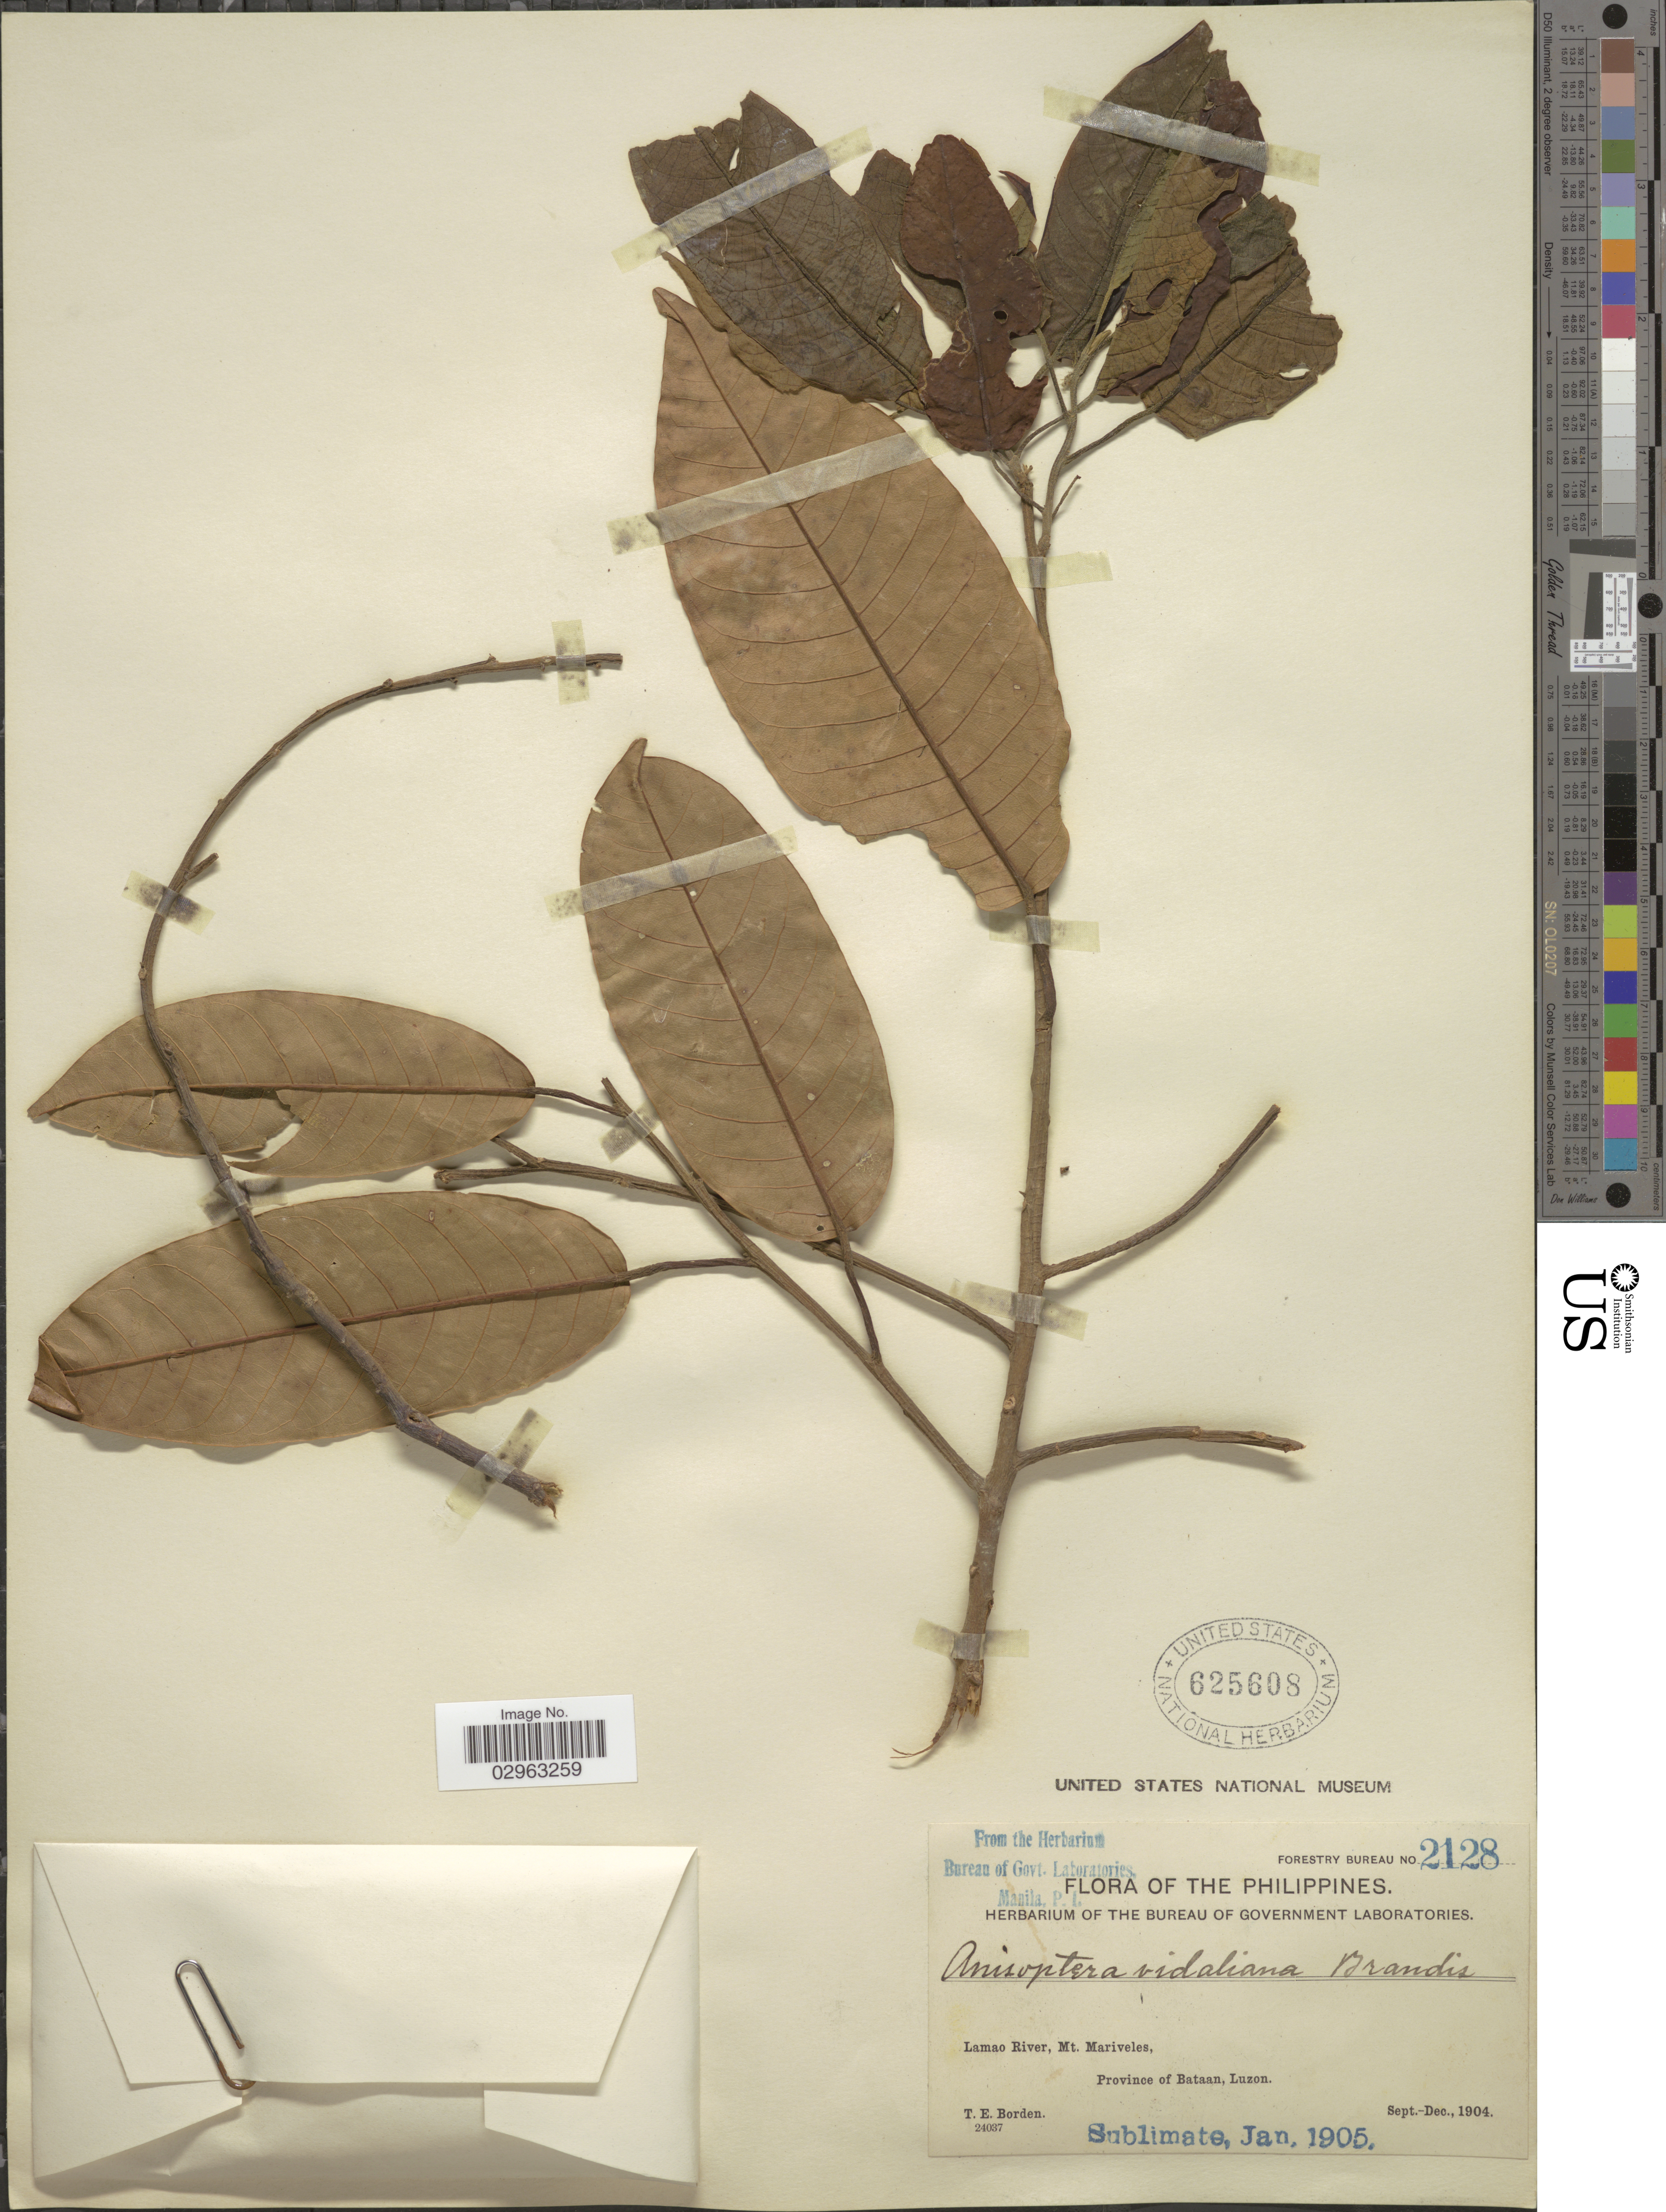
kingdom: Plantae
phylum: Tracheophyta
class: Magnoliopsida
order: Malvales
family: Dipterocarpaceae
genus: Anisoptera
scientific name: Anisoptera sp.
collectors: T. E. Borden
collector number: Forestry Bureau 2128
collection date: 1904-09/1904-12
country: Philippines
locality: Lamao River, Mt. Mariveles, Province of Bataan, Luzon.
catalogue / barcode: US 625608